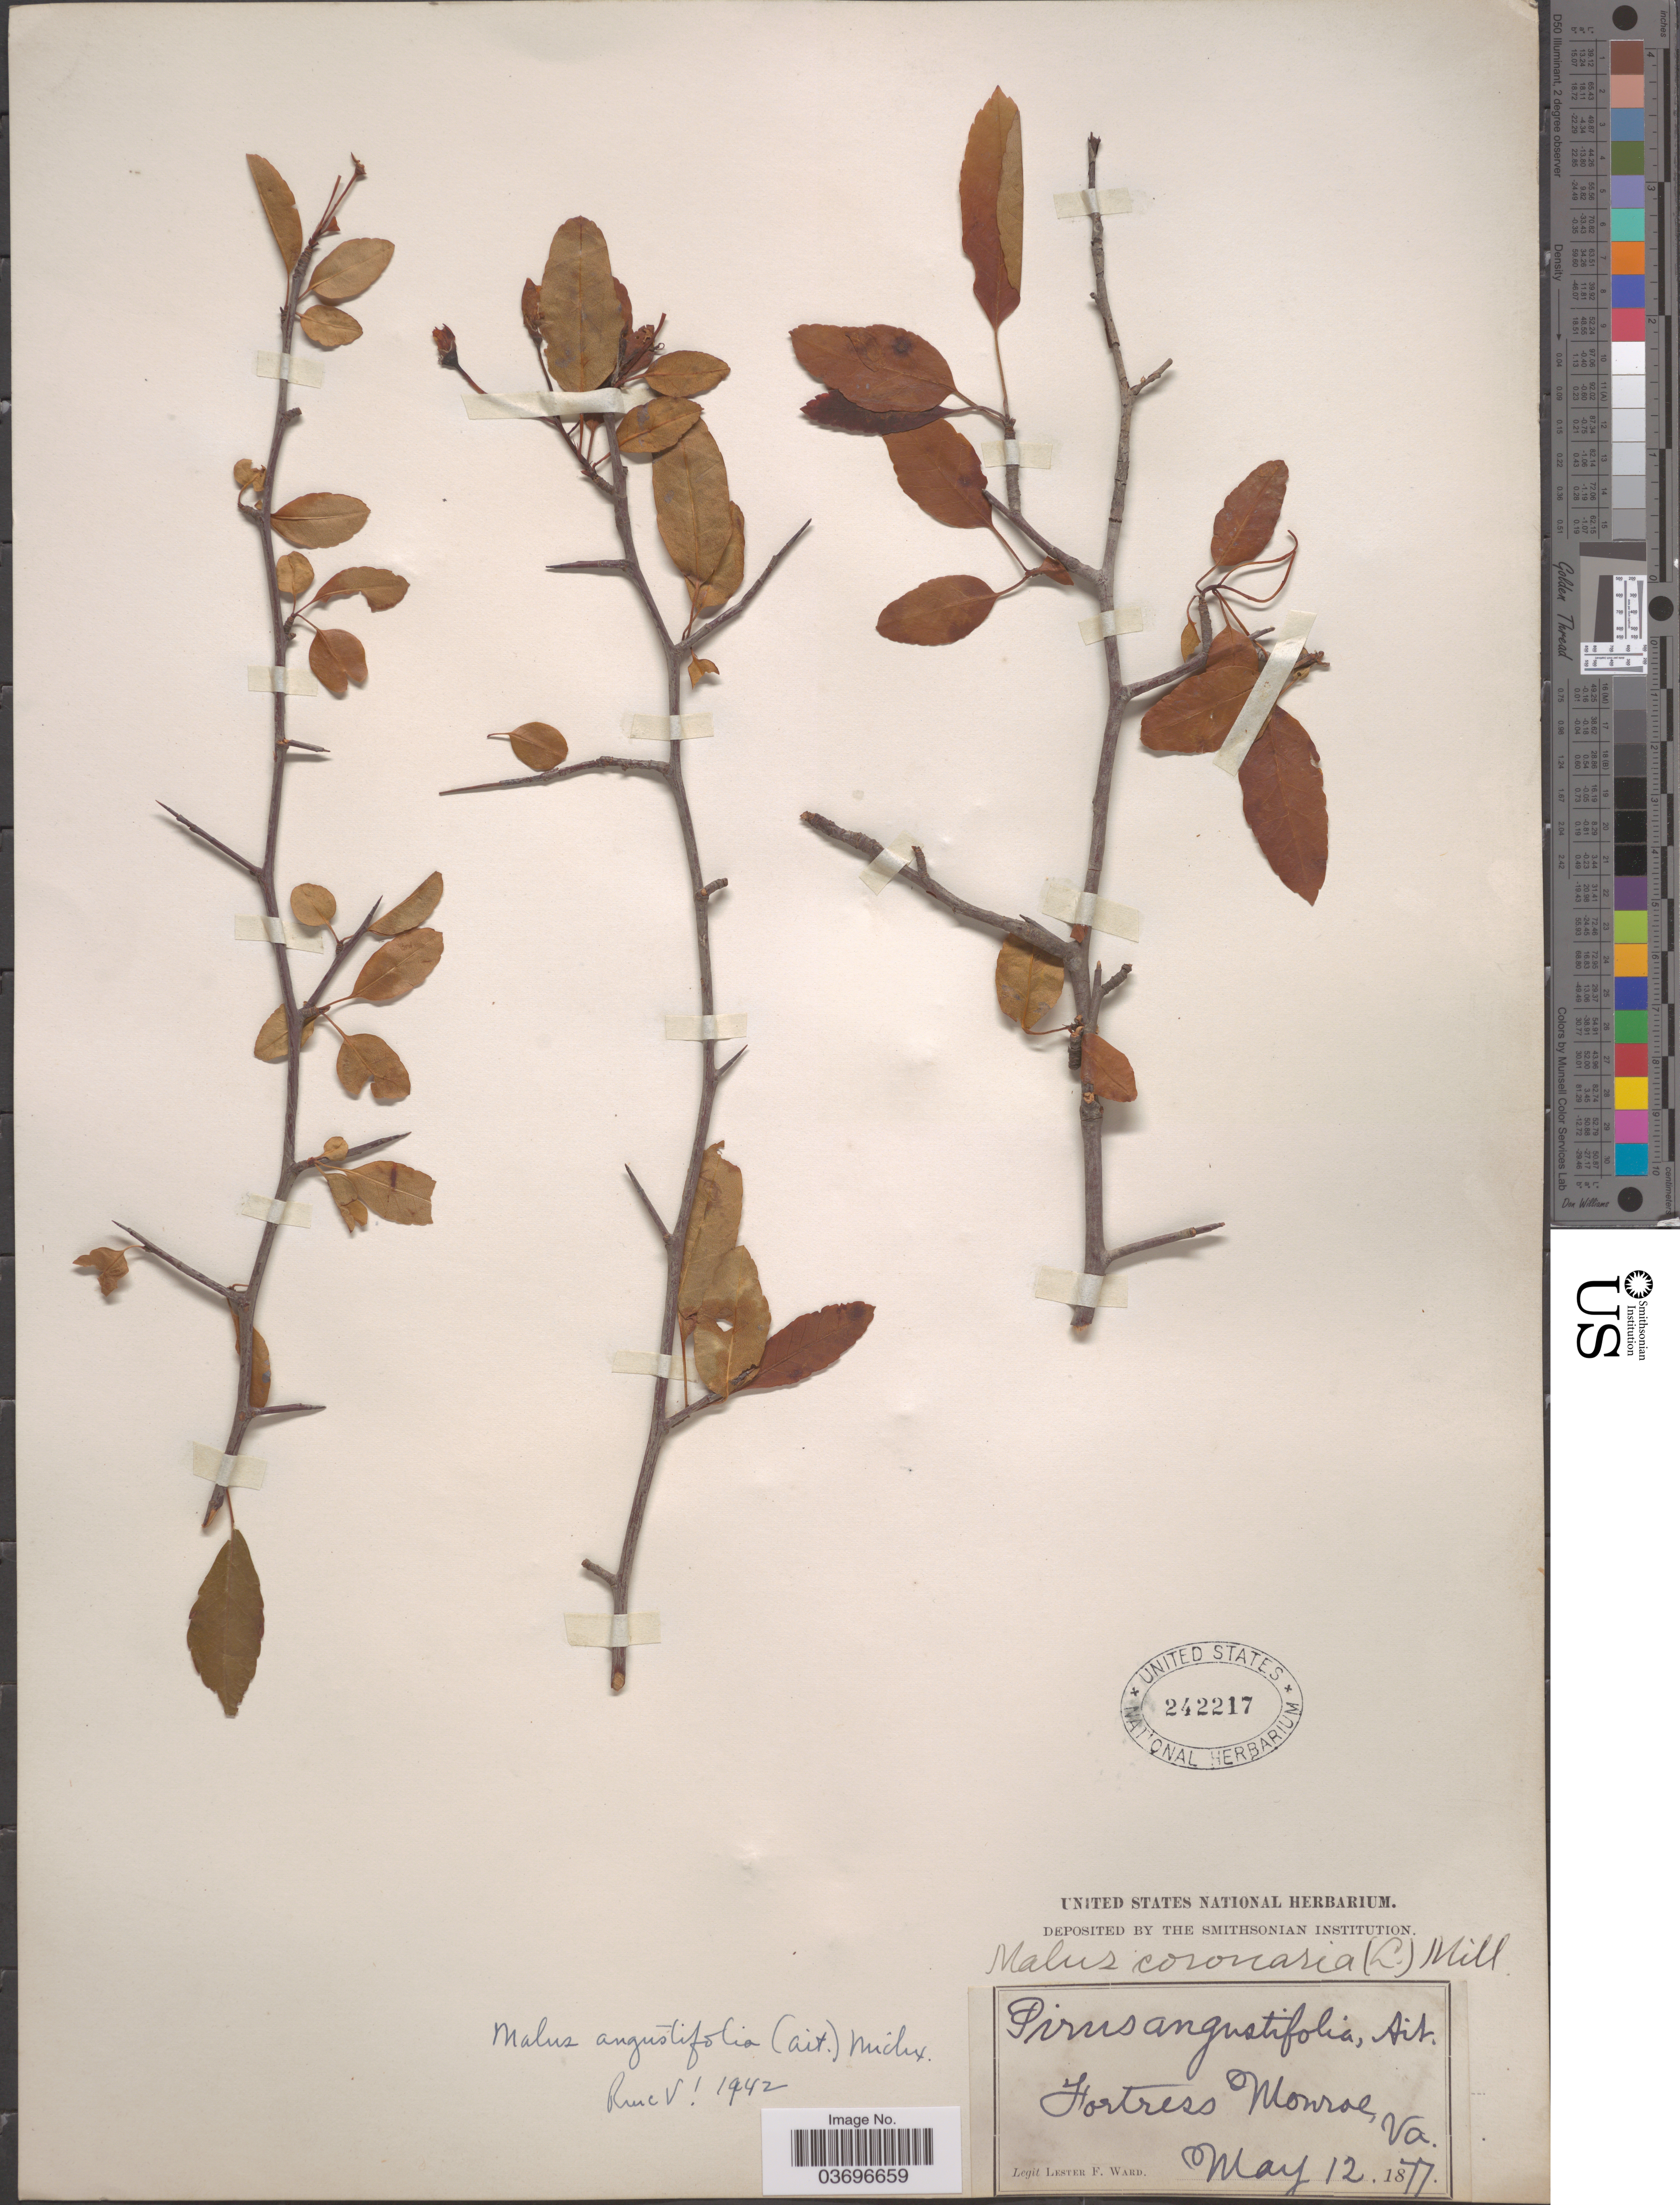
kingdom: Plantae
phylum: Tracheophyta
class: Magnoliopsida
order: Rosales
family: Rosaceae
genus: Malus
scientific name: Malus angustifolia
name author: (Aiton) Michx.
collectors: L. F. Ward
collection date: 1877-05-12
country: United States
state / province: Virginia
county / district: City of Hampton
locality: Fortress Monroe.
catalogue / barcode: US 242217